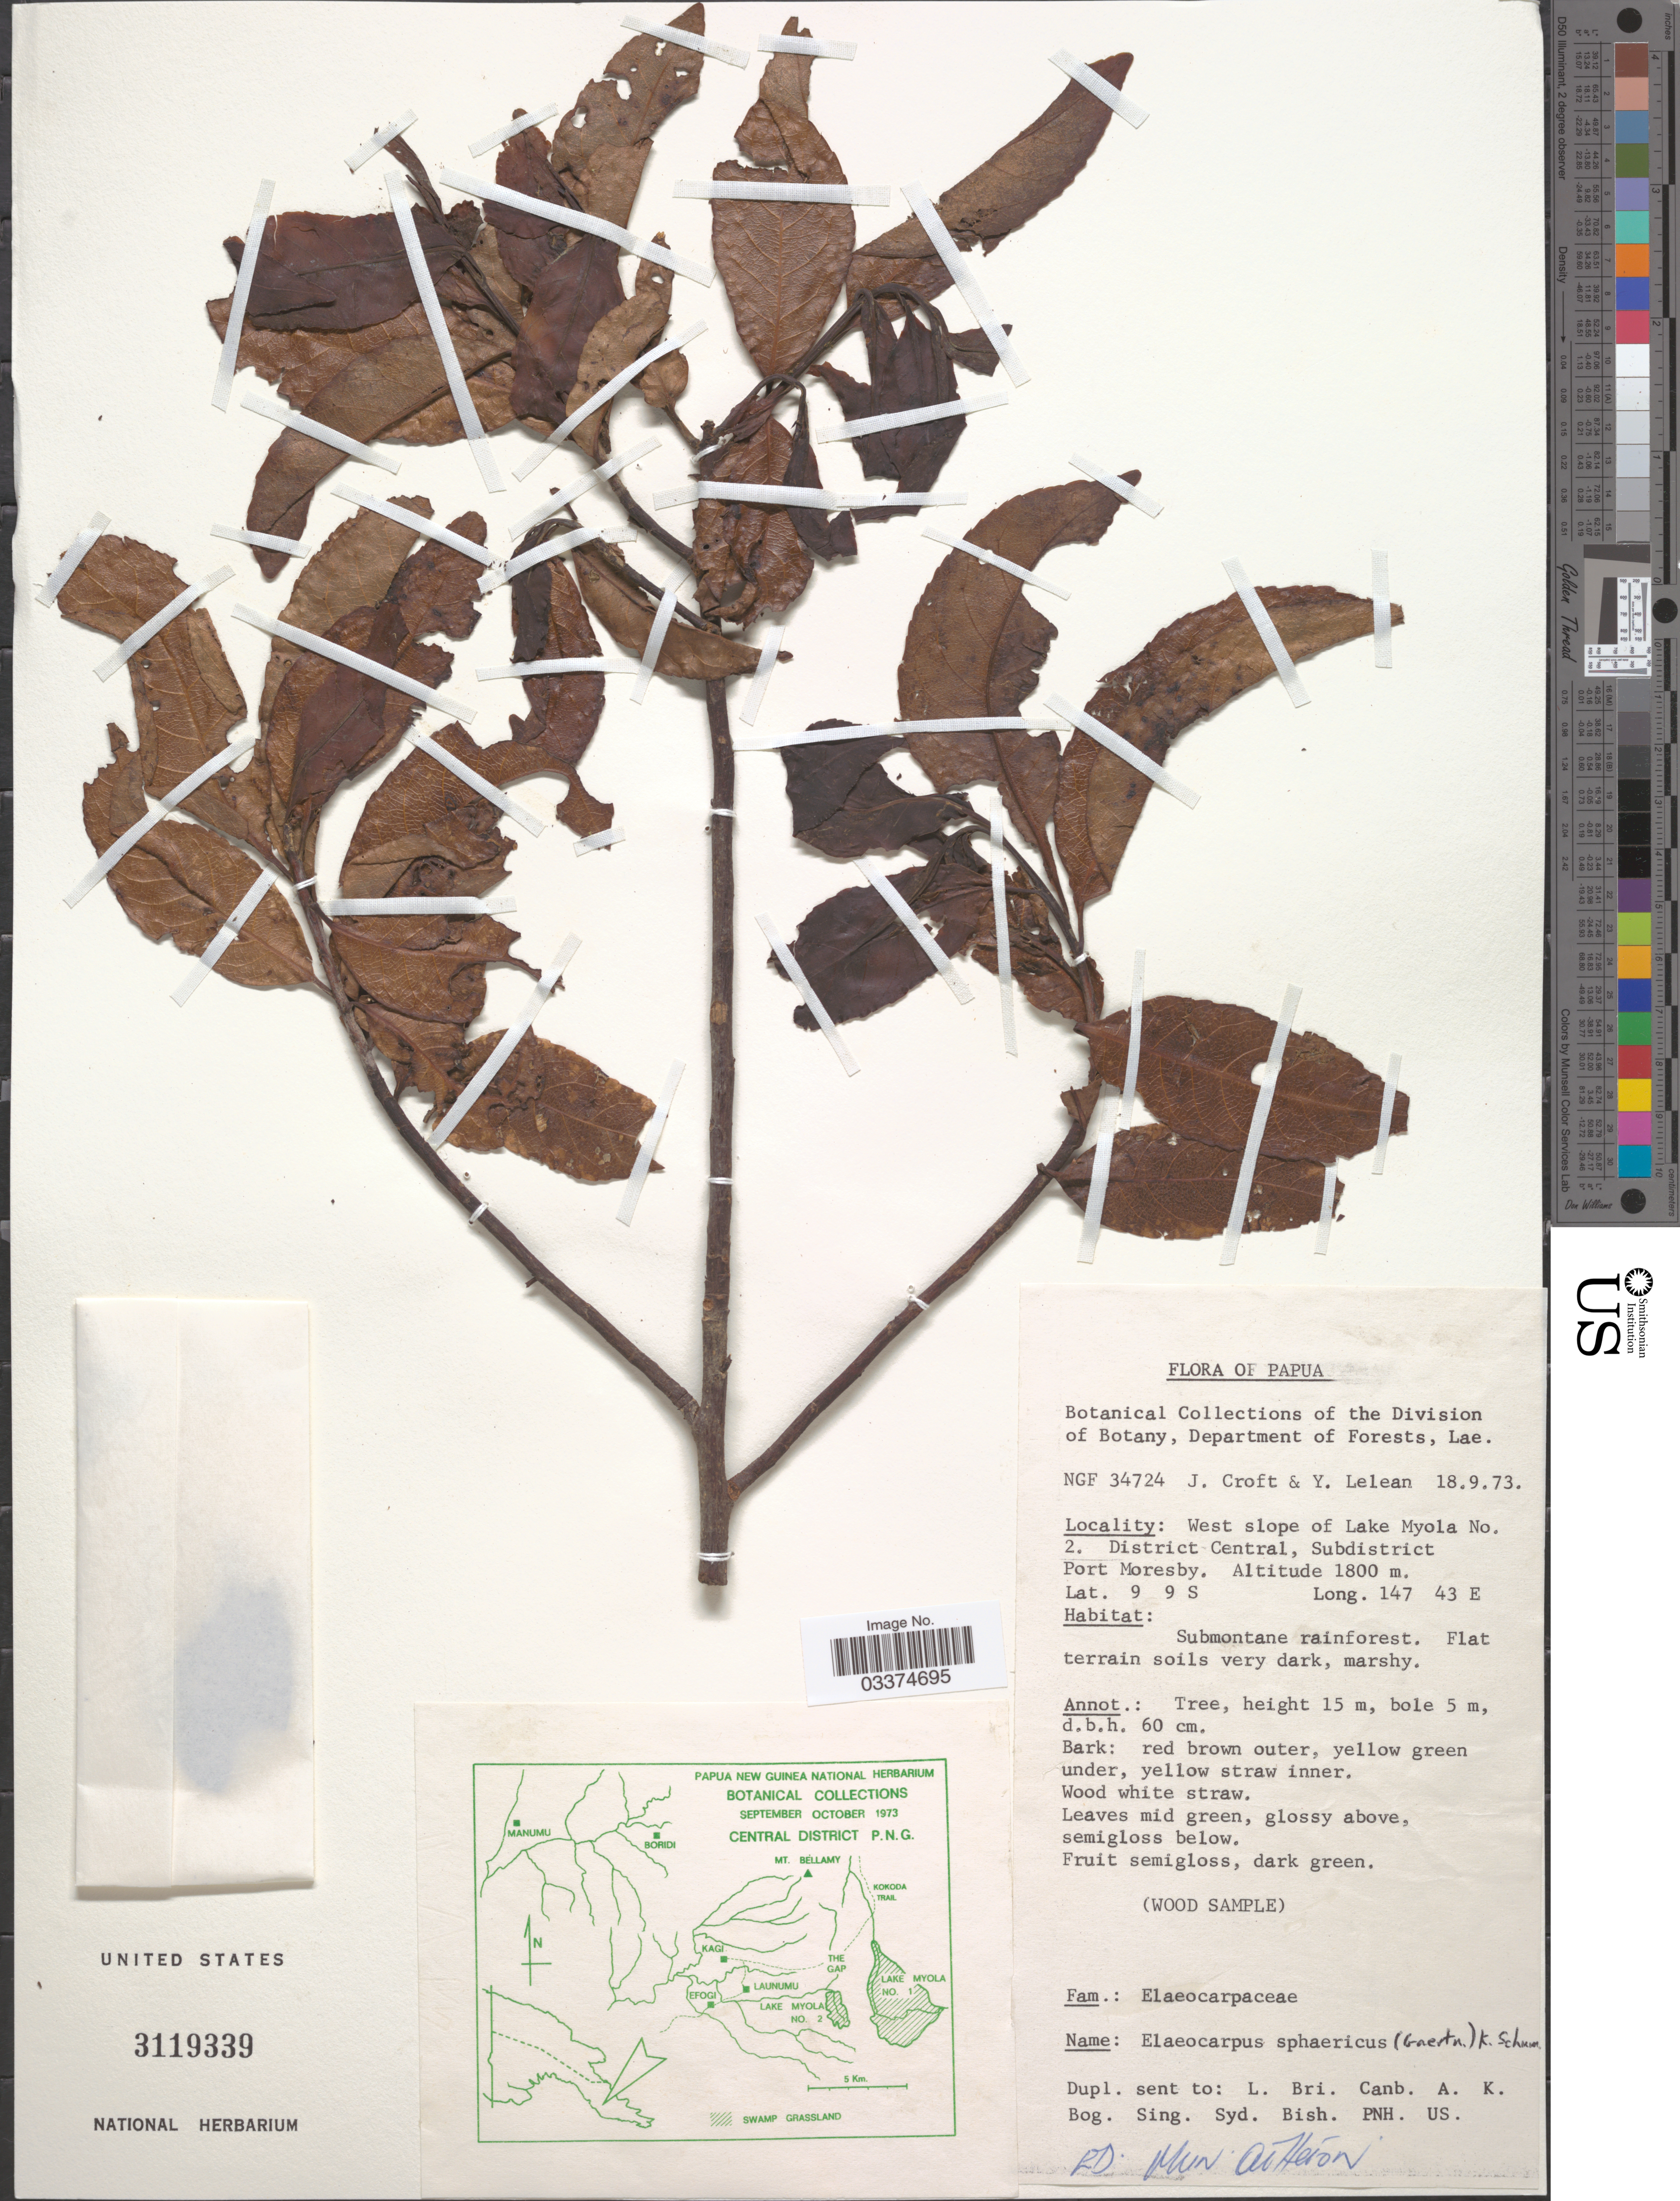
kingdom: Plantae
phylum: Tracheophyta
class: Magnoliopsida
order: Oxalidales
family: Elaeocarpaceae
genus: Elaeocarpus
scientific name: Elaeocarpus angustifolius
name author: Blume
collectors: J. Croft & Y. Lelean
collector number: NGF 34724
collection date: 1973-09-18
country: Papua New Guinea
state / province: Central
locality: Papua. West slope of Lake Myola No. 2. District Central, Subdistrict Port Moresby.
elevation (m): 1800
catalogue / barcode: US 3119339